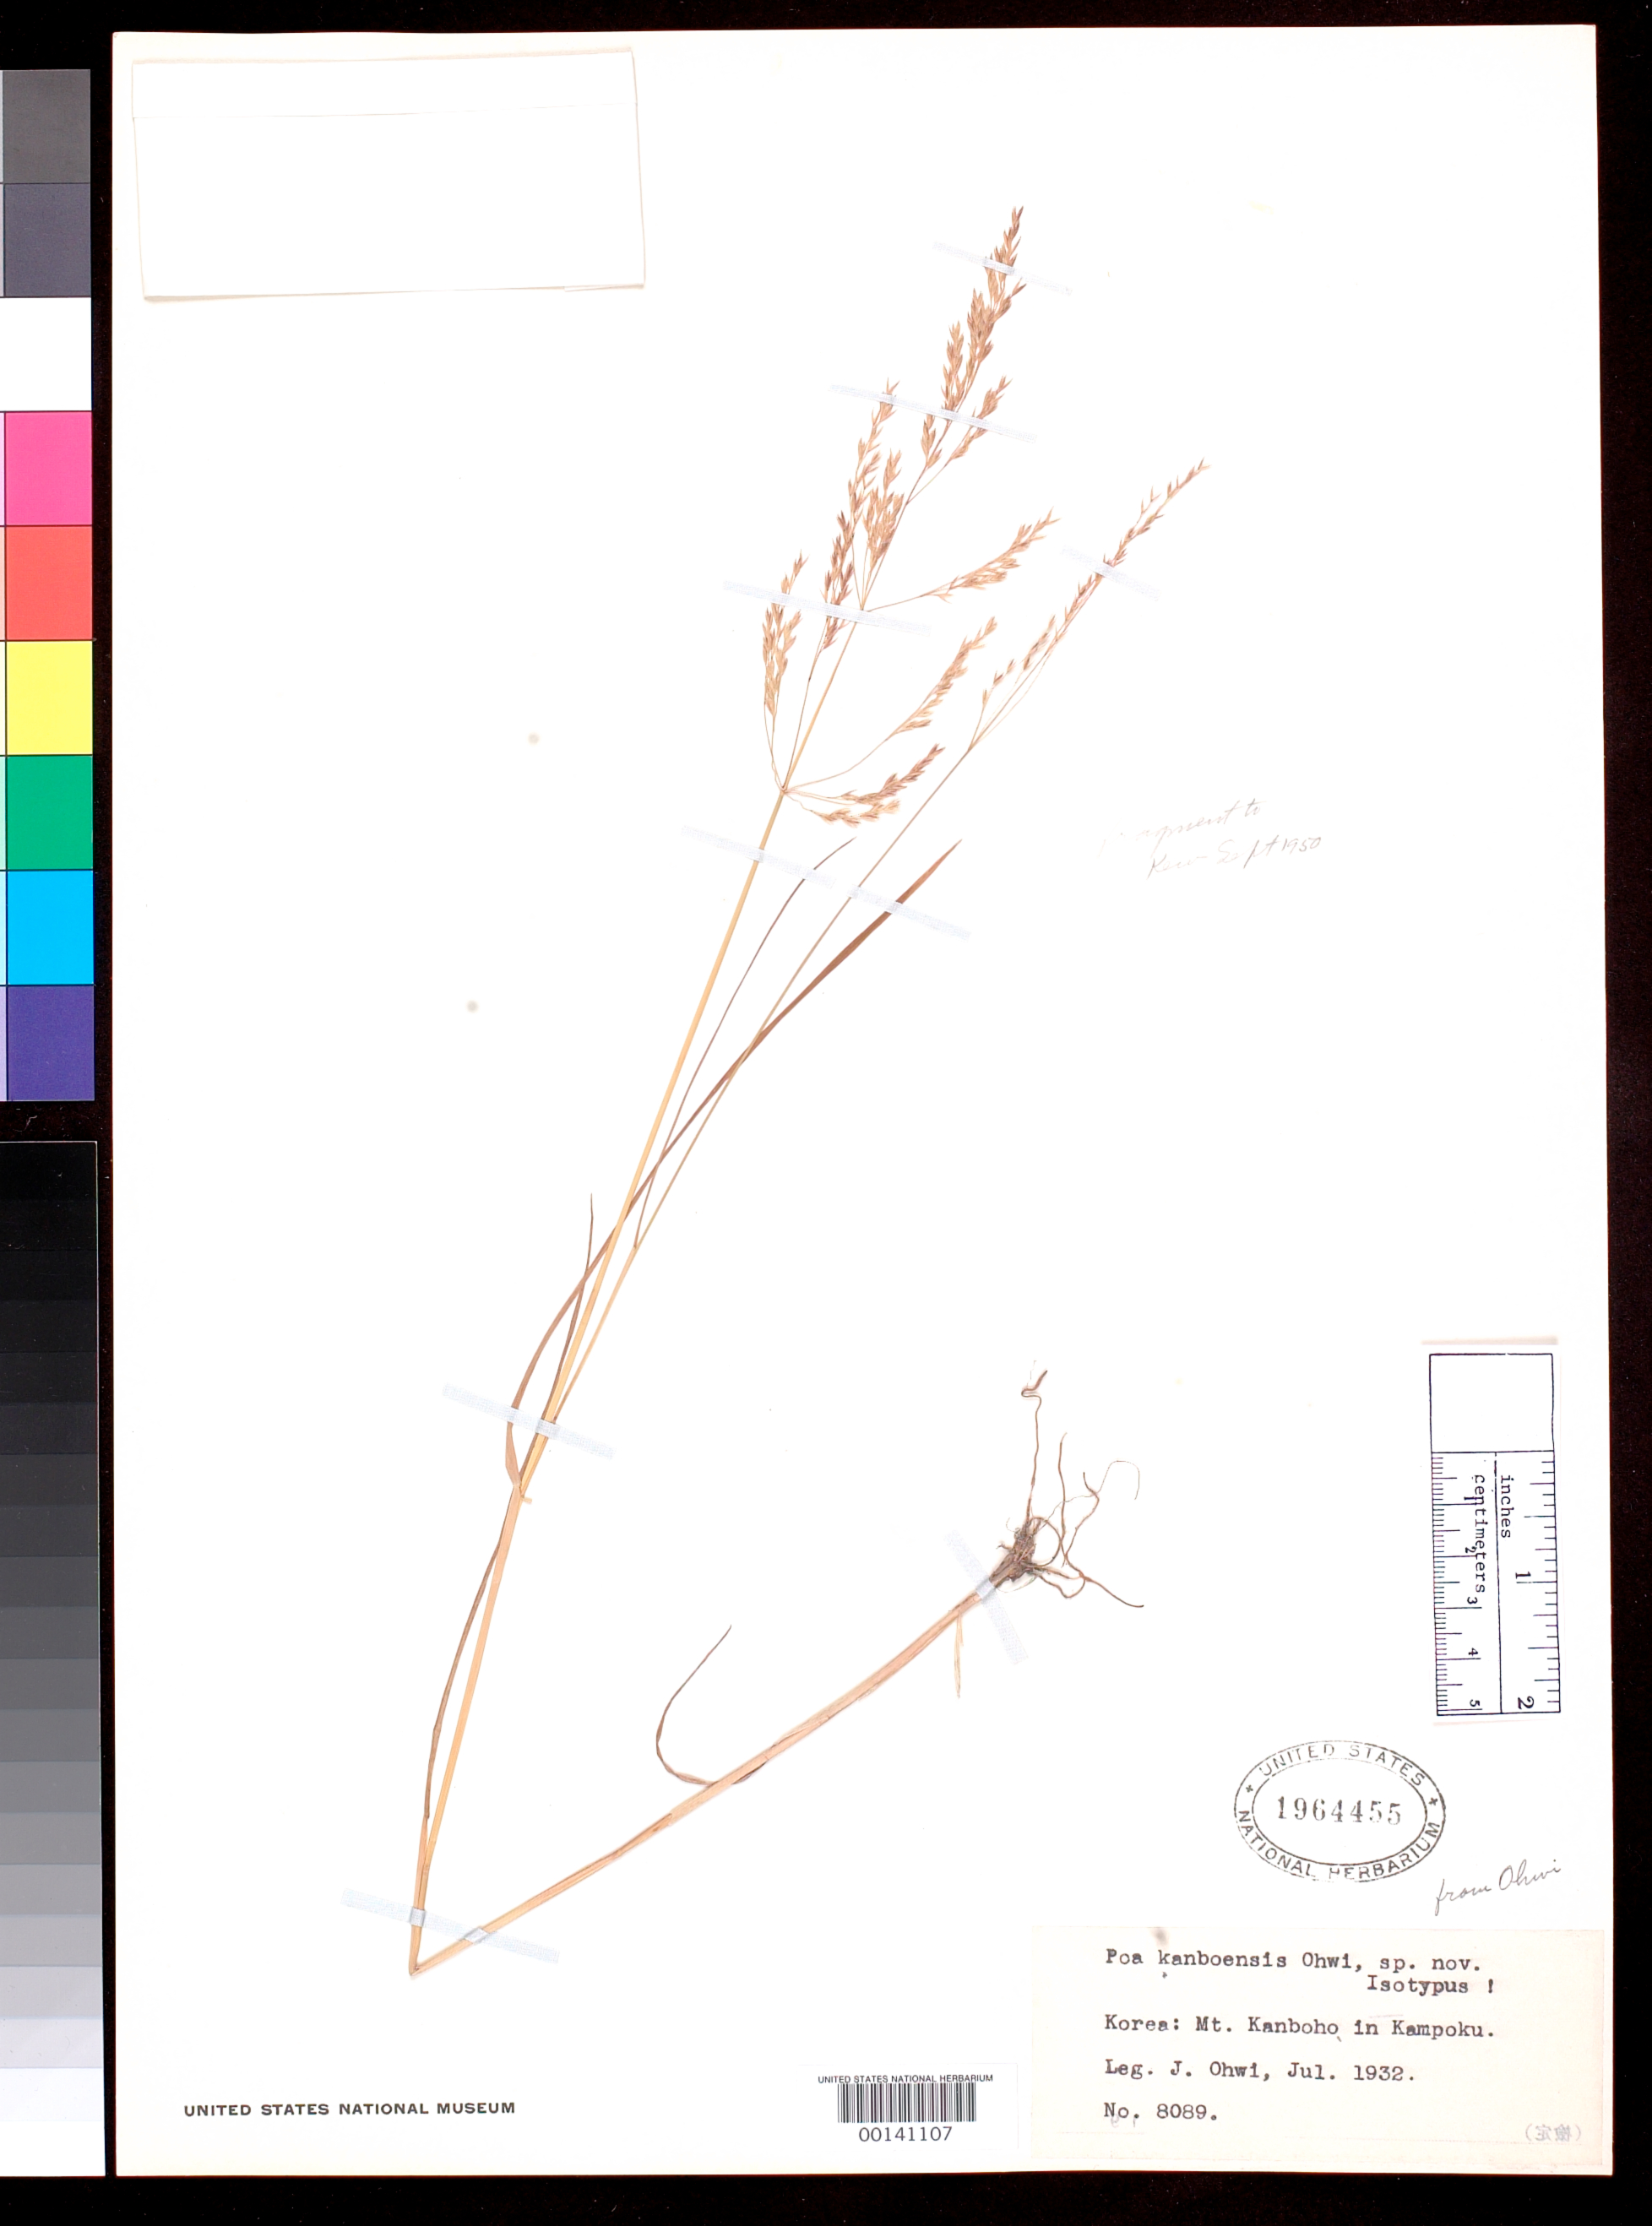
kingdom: Plantae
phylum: Tracheophyta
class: Liliopsida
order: Poales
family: Poaceae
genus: Poa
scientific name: Poa kanboensis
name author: Ohwi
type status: Isotype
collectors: J. Ohwi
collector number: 8089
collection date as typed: Jul 1932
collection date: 1932-07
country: North Korea / South Korea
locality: Mt. Kanbobo in Kampoku.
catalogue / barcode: US 1964455